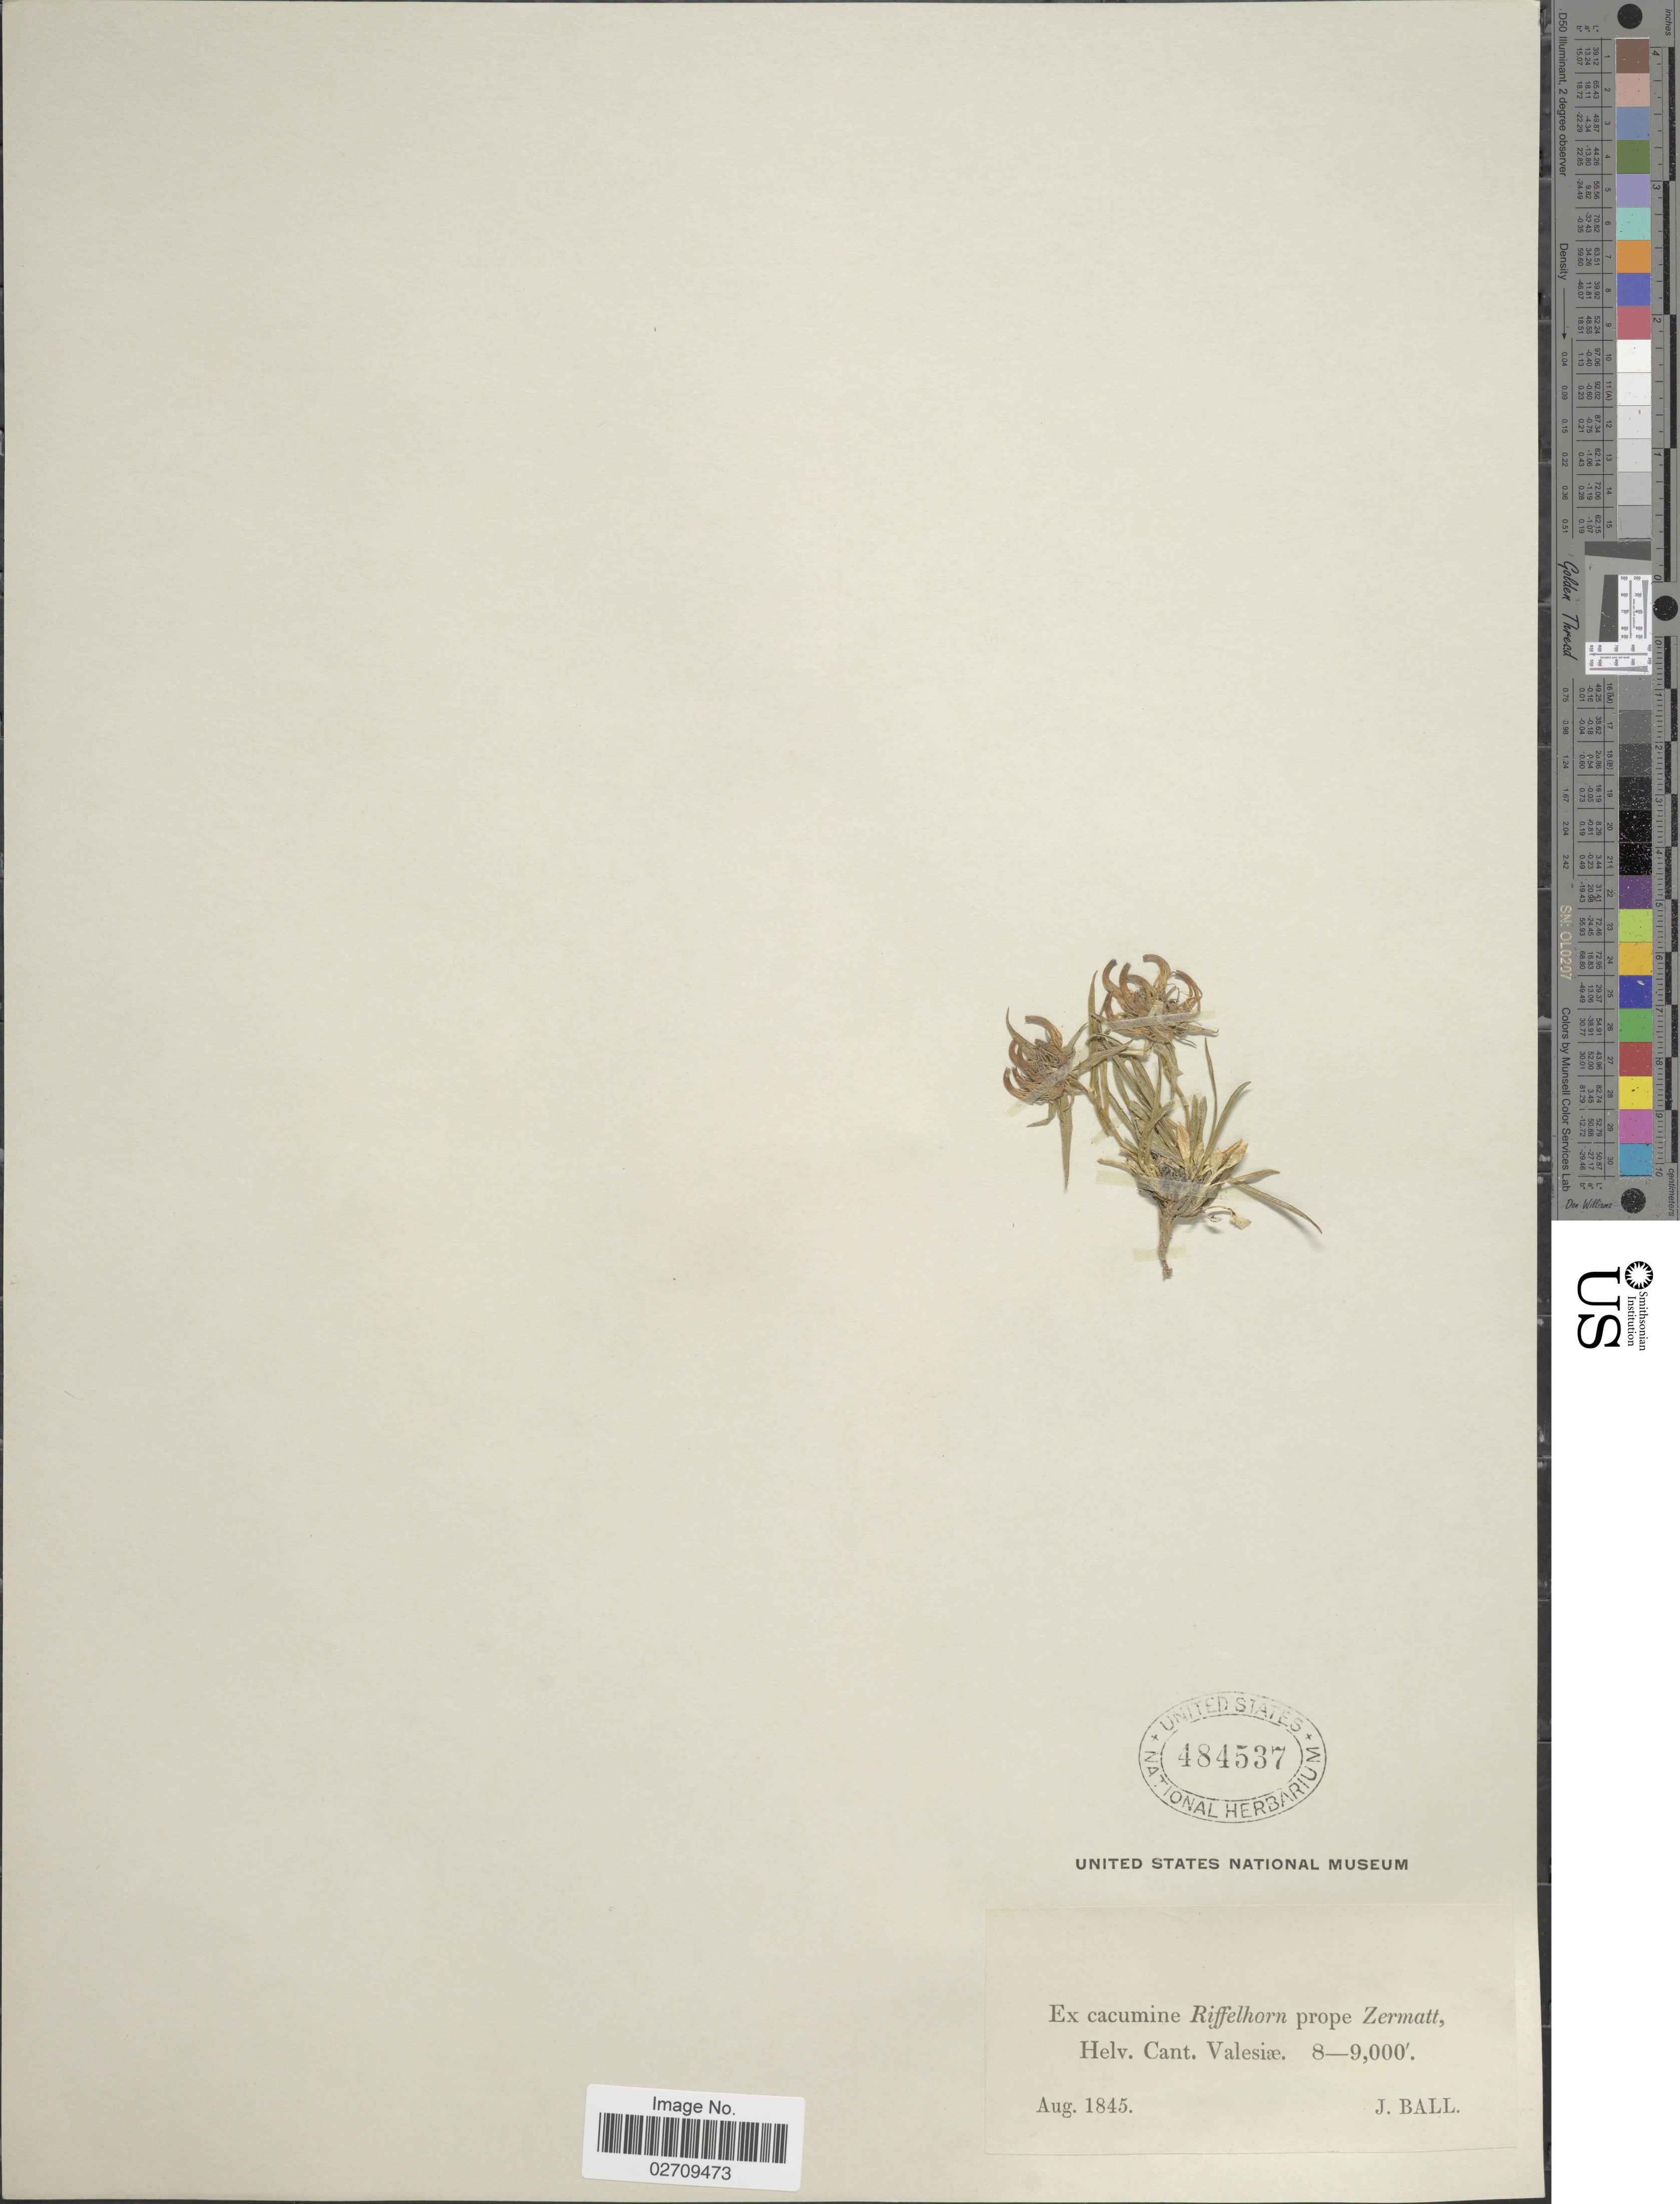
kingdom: Plantae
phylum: Tracheophyta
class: Magnoliopsida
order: Asterales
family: Campanulaceae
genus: Phyteuma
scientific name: Phyteuma sp.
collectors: J. Ball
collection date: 1845-08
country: Switzerland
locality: Cacumine Riffelhorn prope Zermatt, Helv. Cant. Valesiae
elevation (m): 2438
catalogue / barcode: US 484537